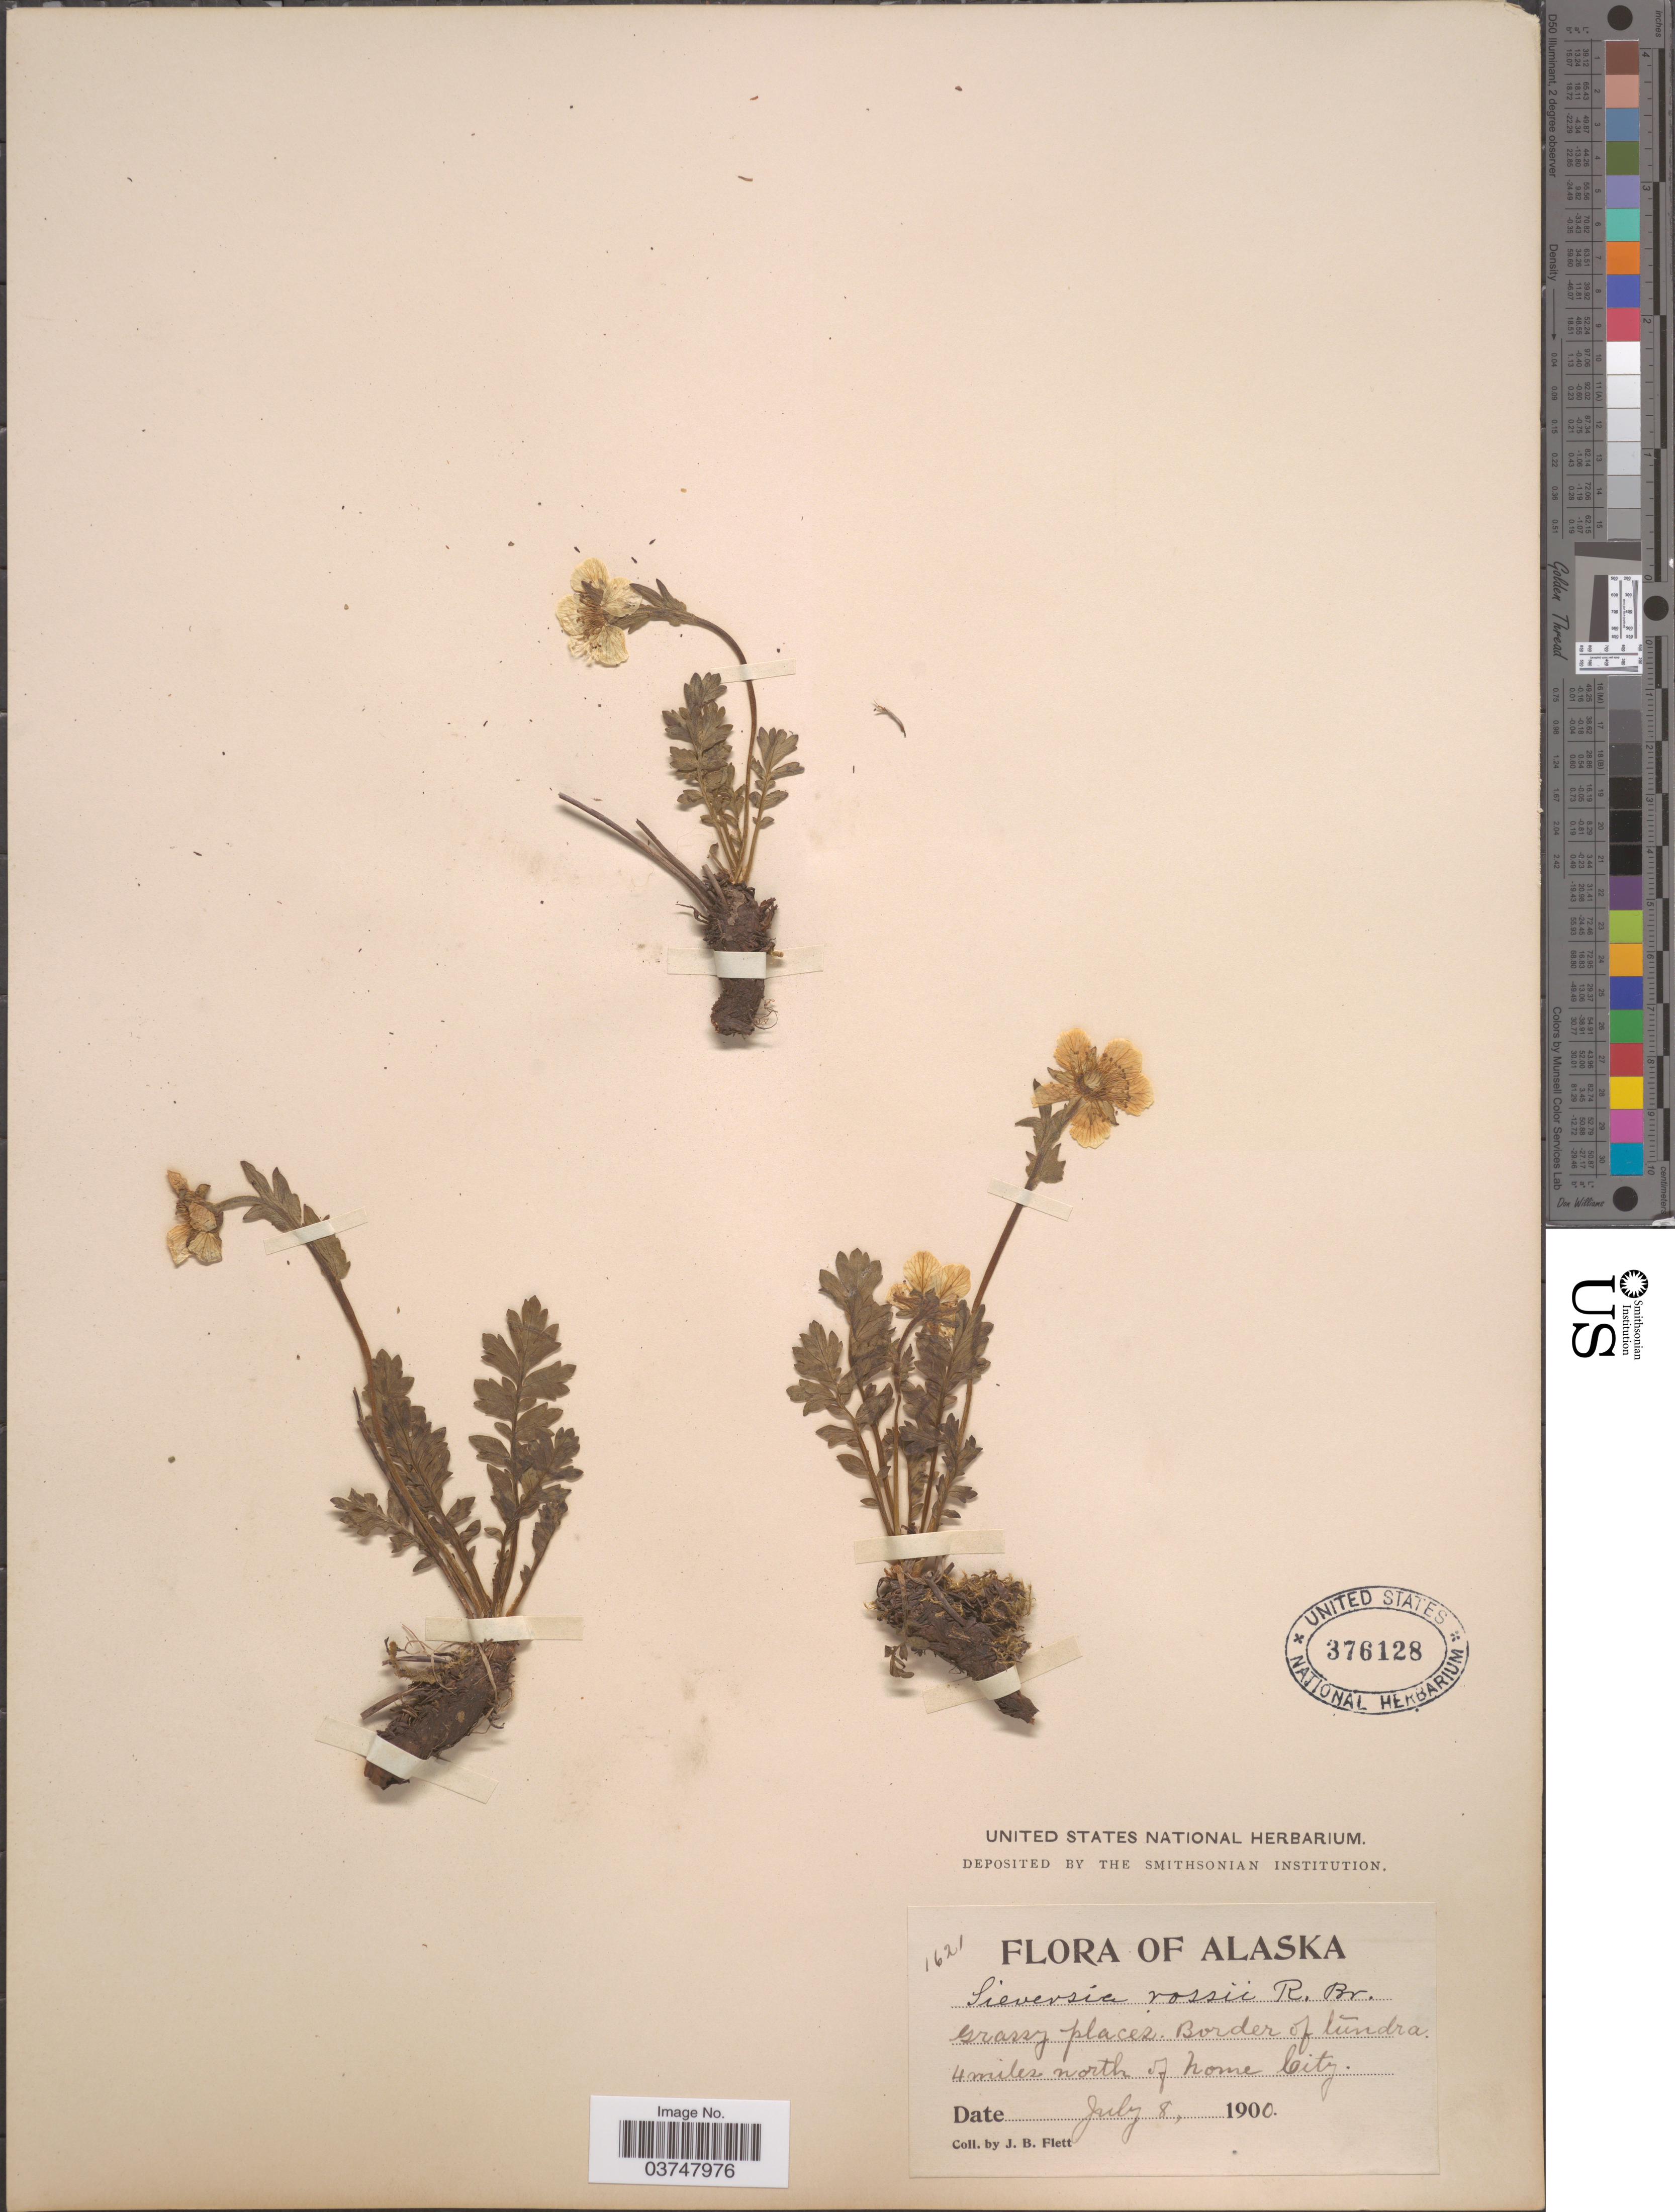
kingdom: Plantae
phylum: Tracheophyta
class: Magnoliopsida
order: Rosales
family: Rosaceae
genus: Geum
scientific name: Geum rossii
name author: (R. Br.) Ser.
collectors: J. Flett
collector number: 1621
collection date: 1900-07-08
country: United States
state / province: Alaska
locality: Border of tundra 4 miles north of Nome City.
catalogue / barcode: US 376128